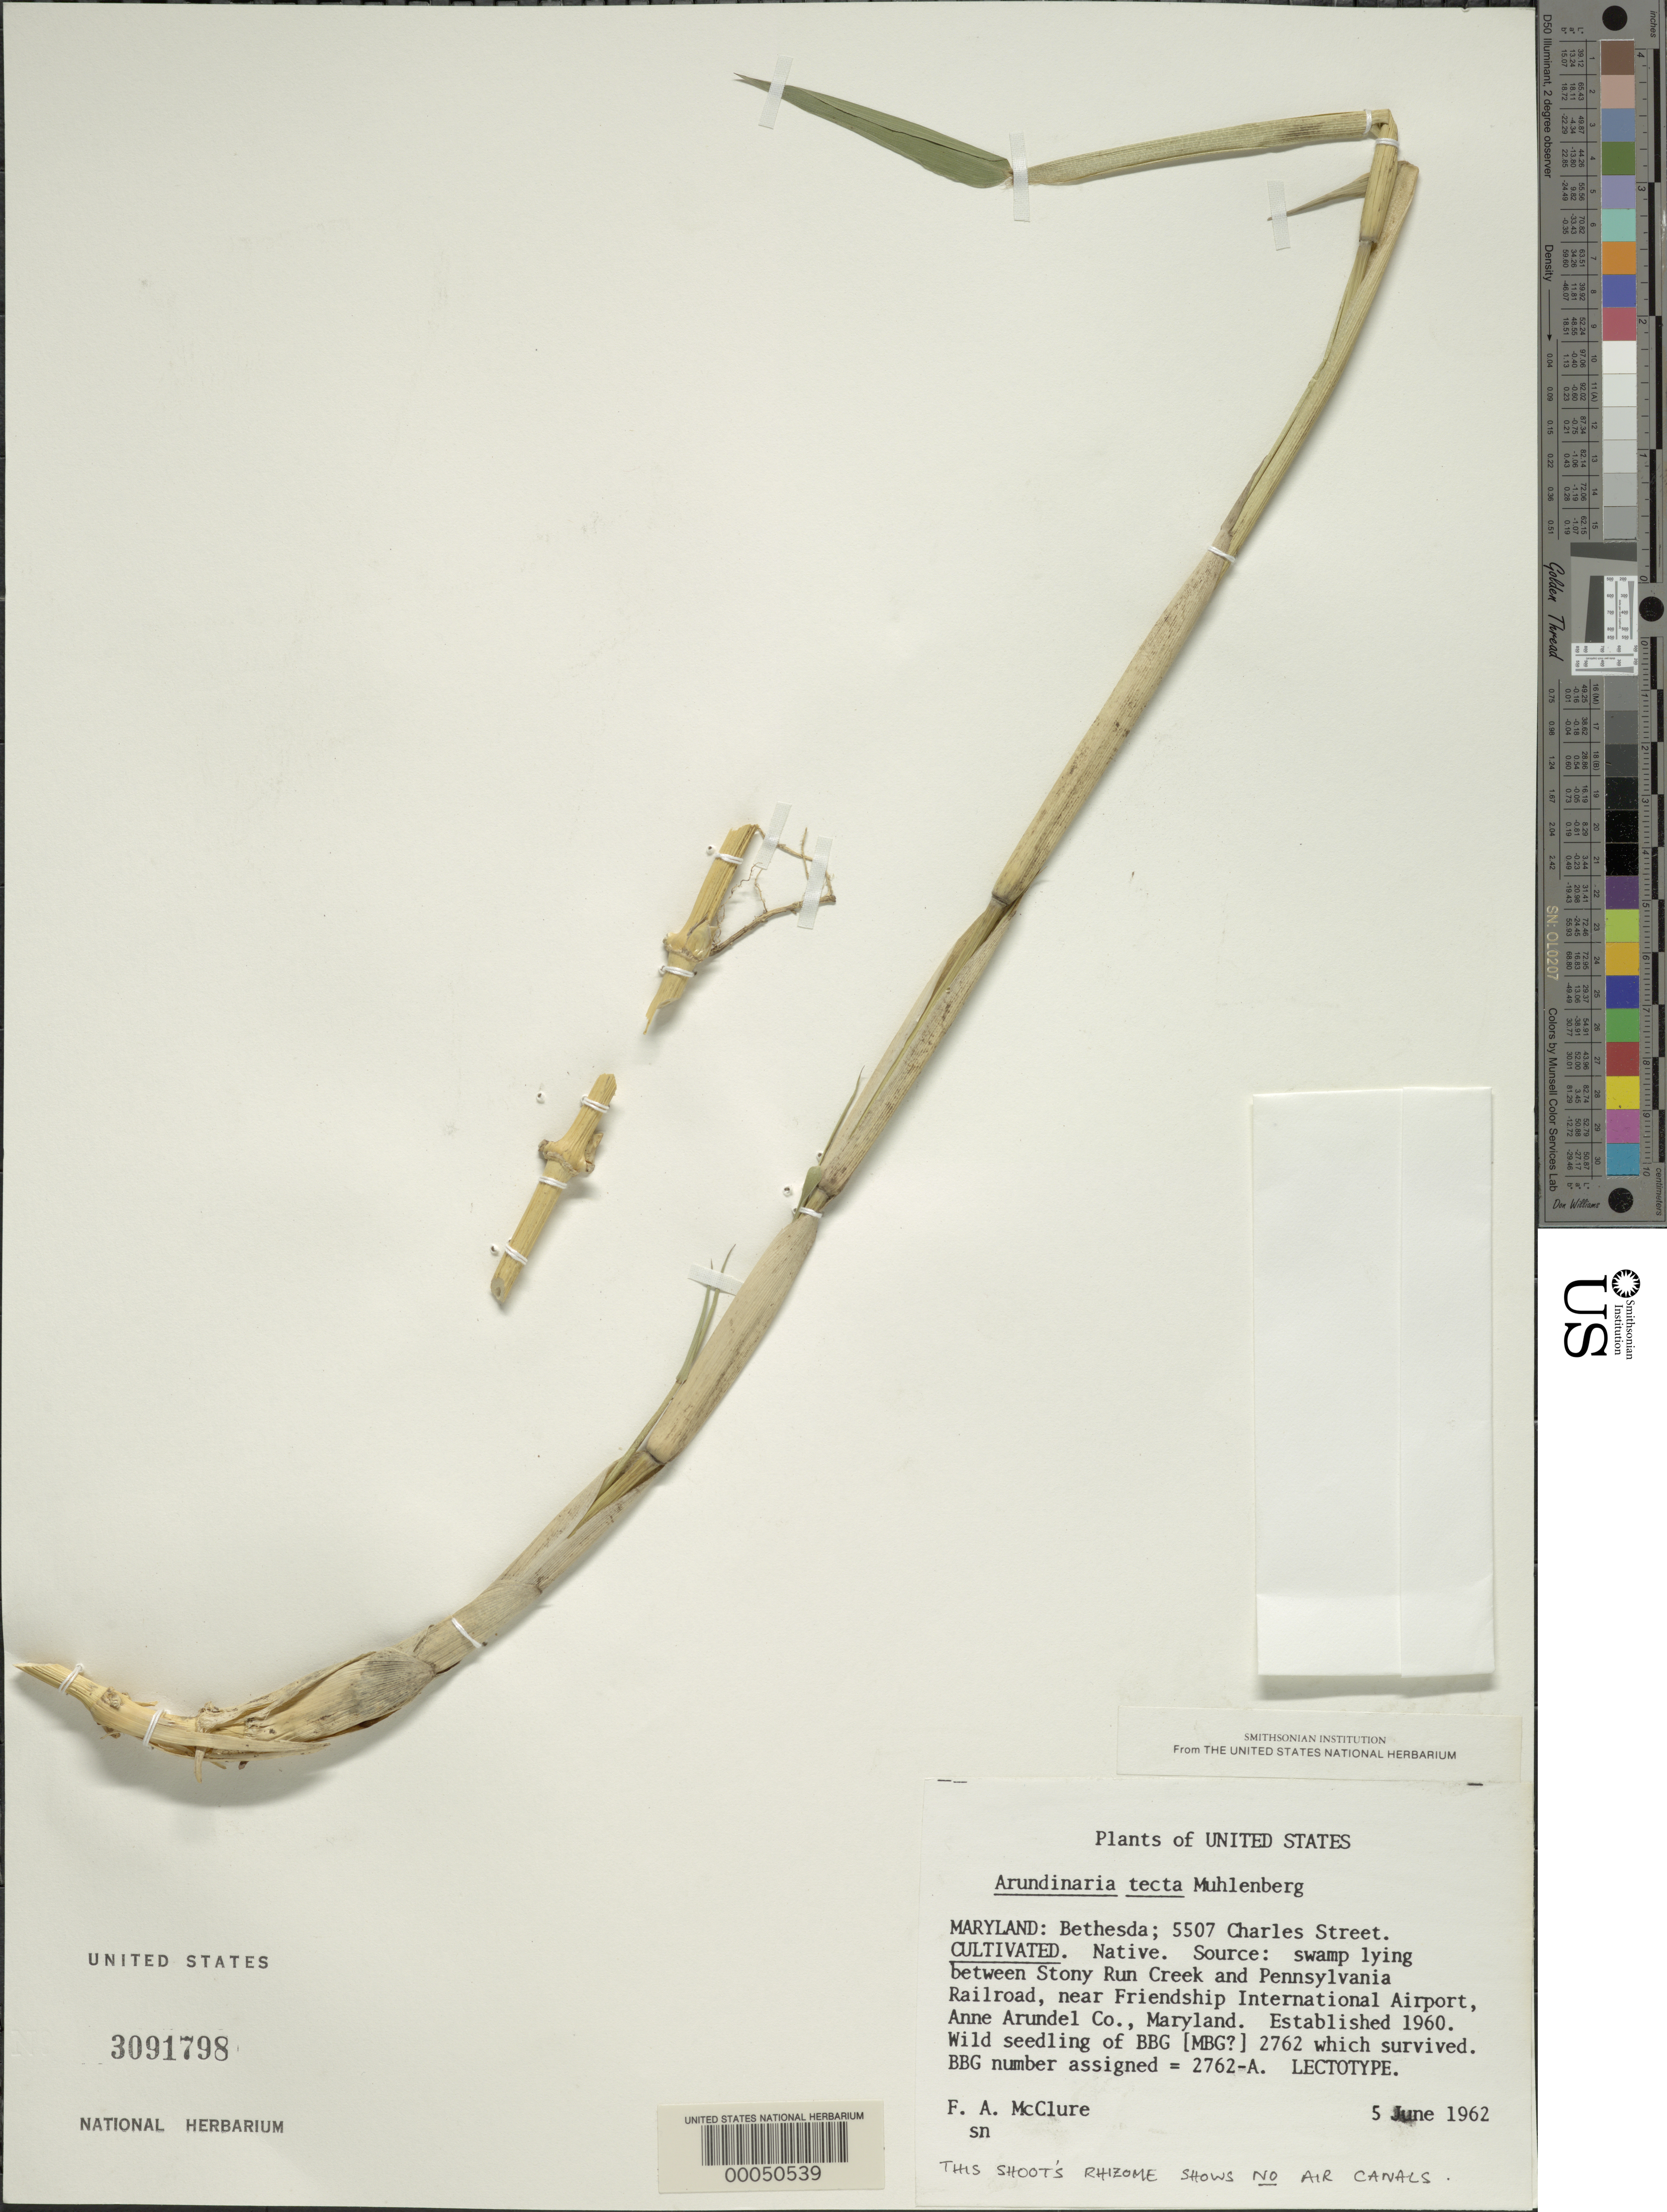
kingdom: Plantae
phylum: Tracheophyta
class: Liliopsida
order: Poales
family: Poaceae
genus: Arundinaria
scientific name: Arundinaria tecta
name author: (Walter) Muhl.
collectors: F. A. McClure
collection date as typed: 05 Jun 1962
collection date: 1962-06-05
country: United States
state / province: Maryland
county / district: Montgomery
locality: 5507 Charles Street, Bethesda (McClure's garden)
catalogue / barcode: US 3091798